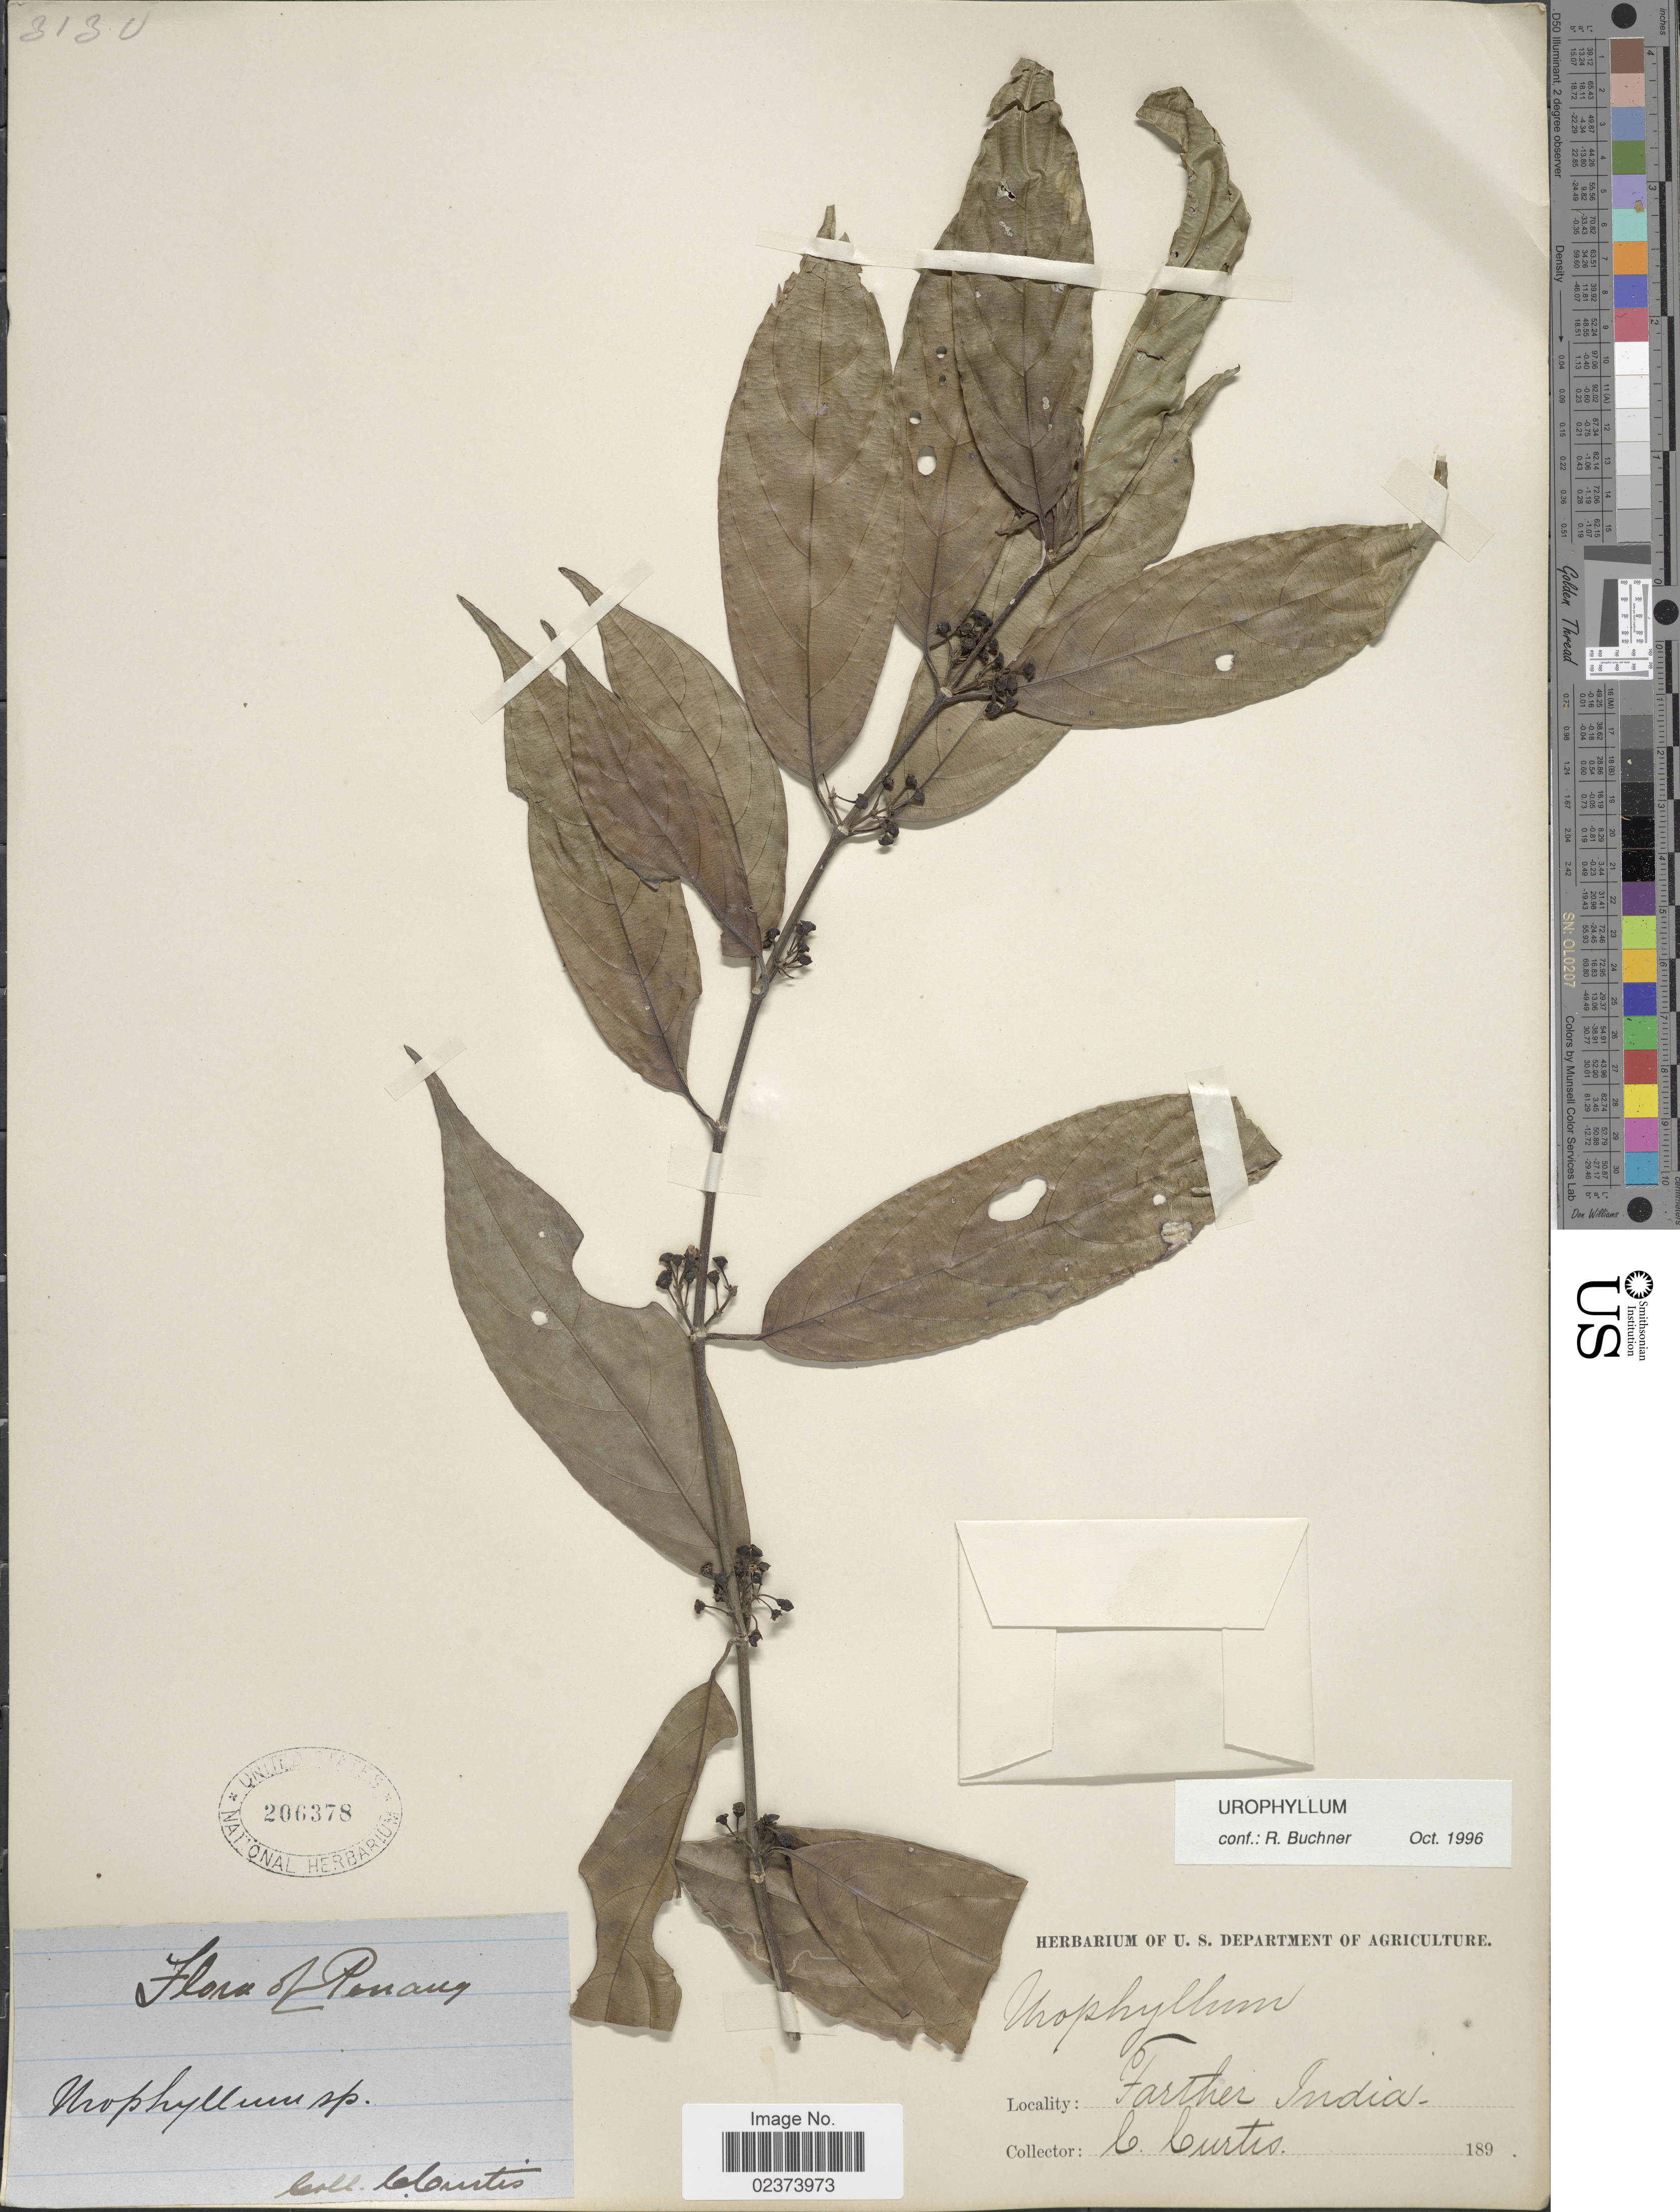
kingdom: Plantae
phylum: Tracheophyta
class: Magnoliopsida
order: Gentianales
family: Rubiaceae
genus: Urophyllum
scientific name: Urophyllum sp.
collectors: C. Curtis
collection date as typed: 189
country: Malaysia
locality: Farther India, Penang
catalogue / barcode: US 206378